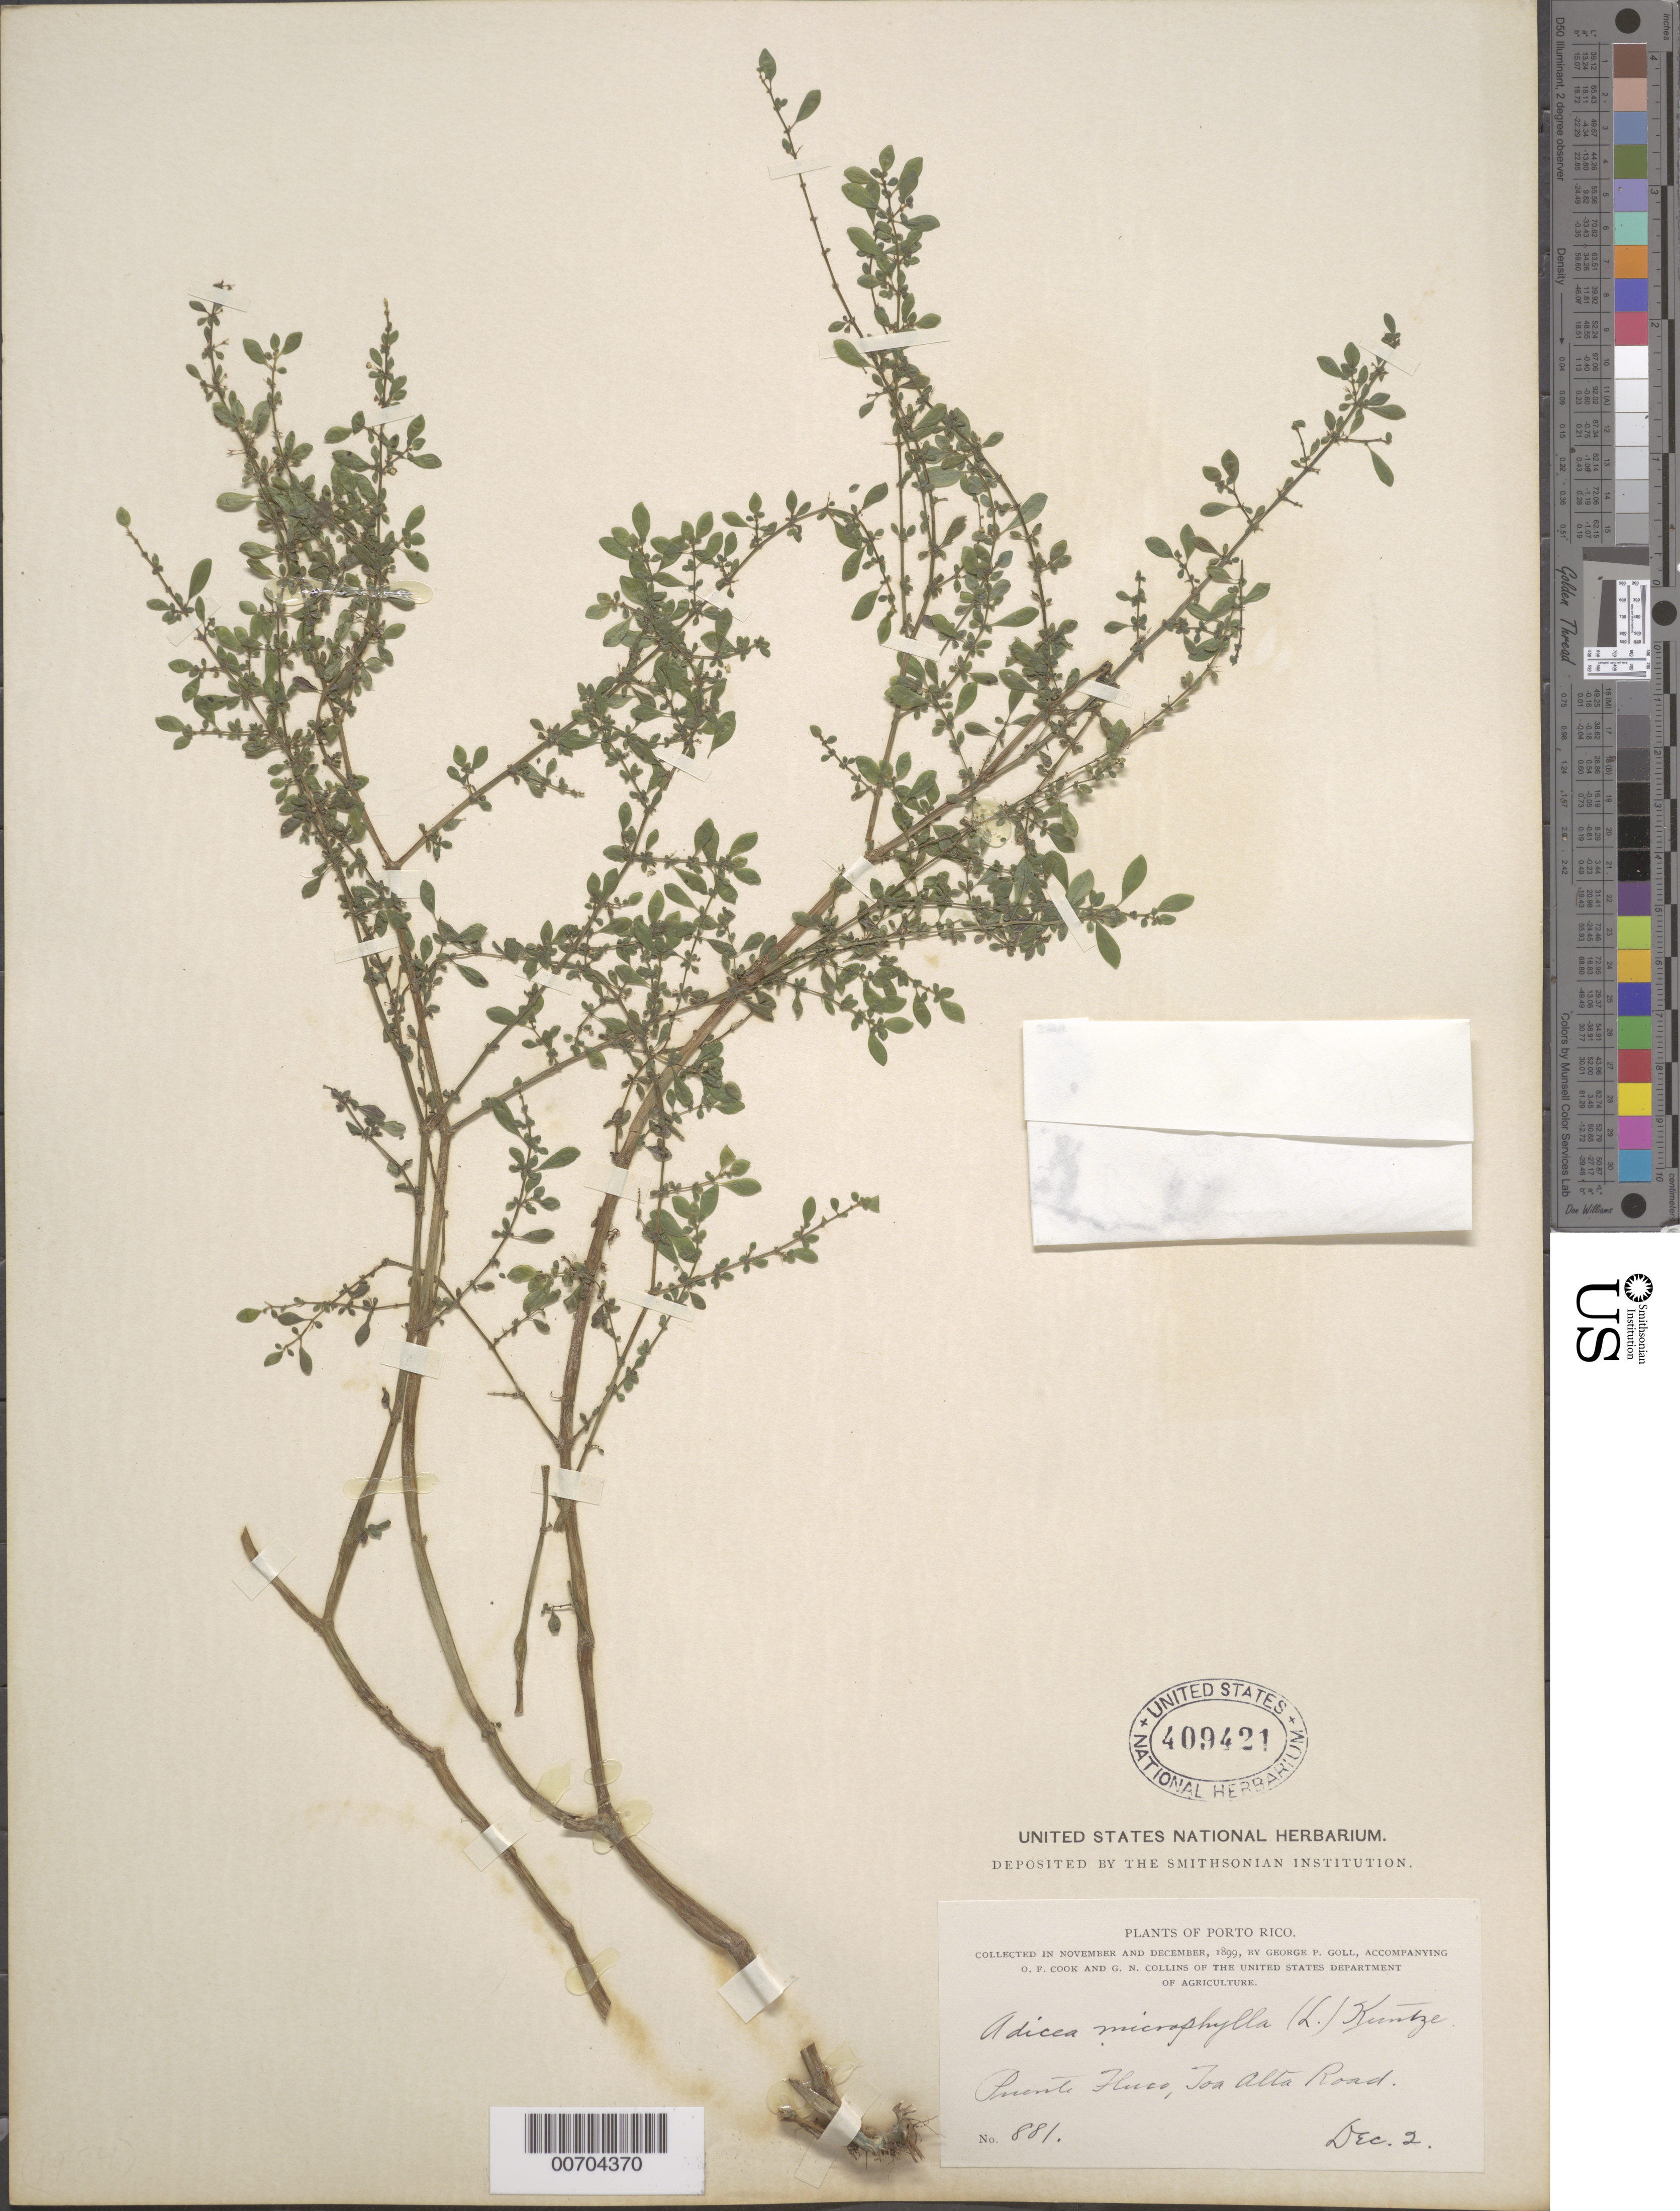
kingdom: Plantae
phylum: Tracheophyta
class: Magnoliopsida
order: Rosales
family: Urticaceae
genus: Pilea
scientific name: Pilea microphylla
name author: (L.) Liebm.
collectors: G. Goll, O. F. Cook & G. Collins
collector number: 881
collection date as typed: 02 Dec 1899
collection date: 1899-12-02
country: Puerto Rico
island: Greater Antilles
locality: Puente Fluco, Toa Alta Road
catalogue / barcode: US 409421